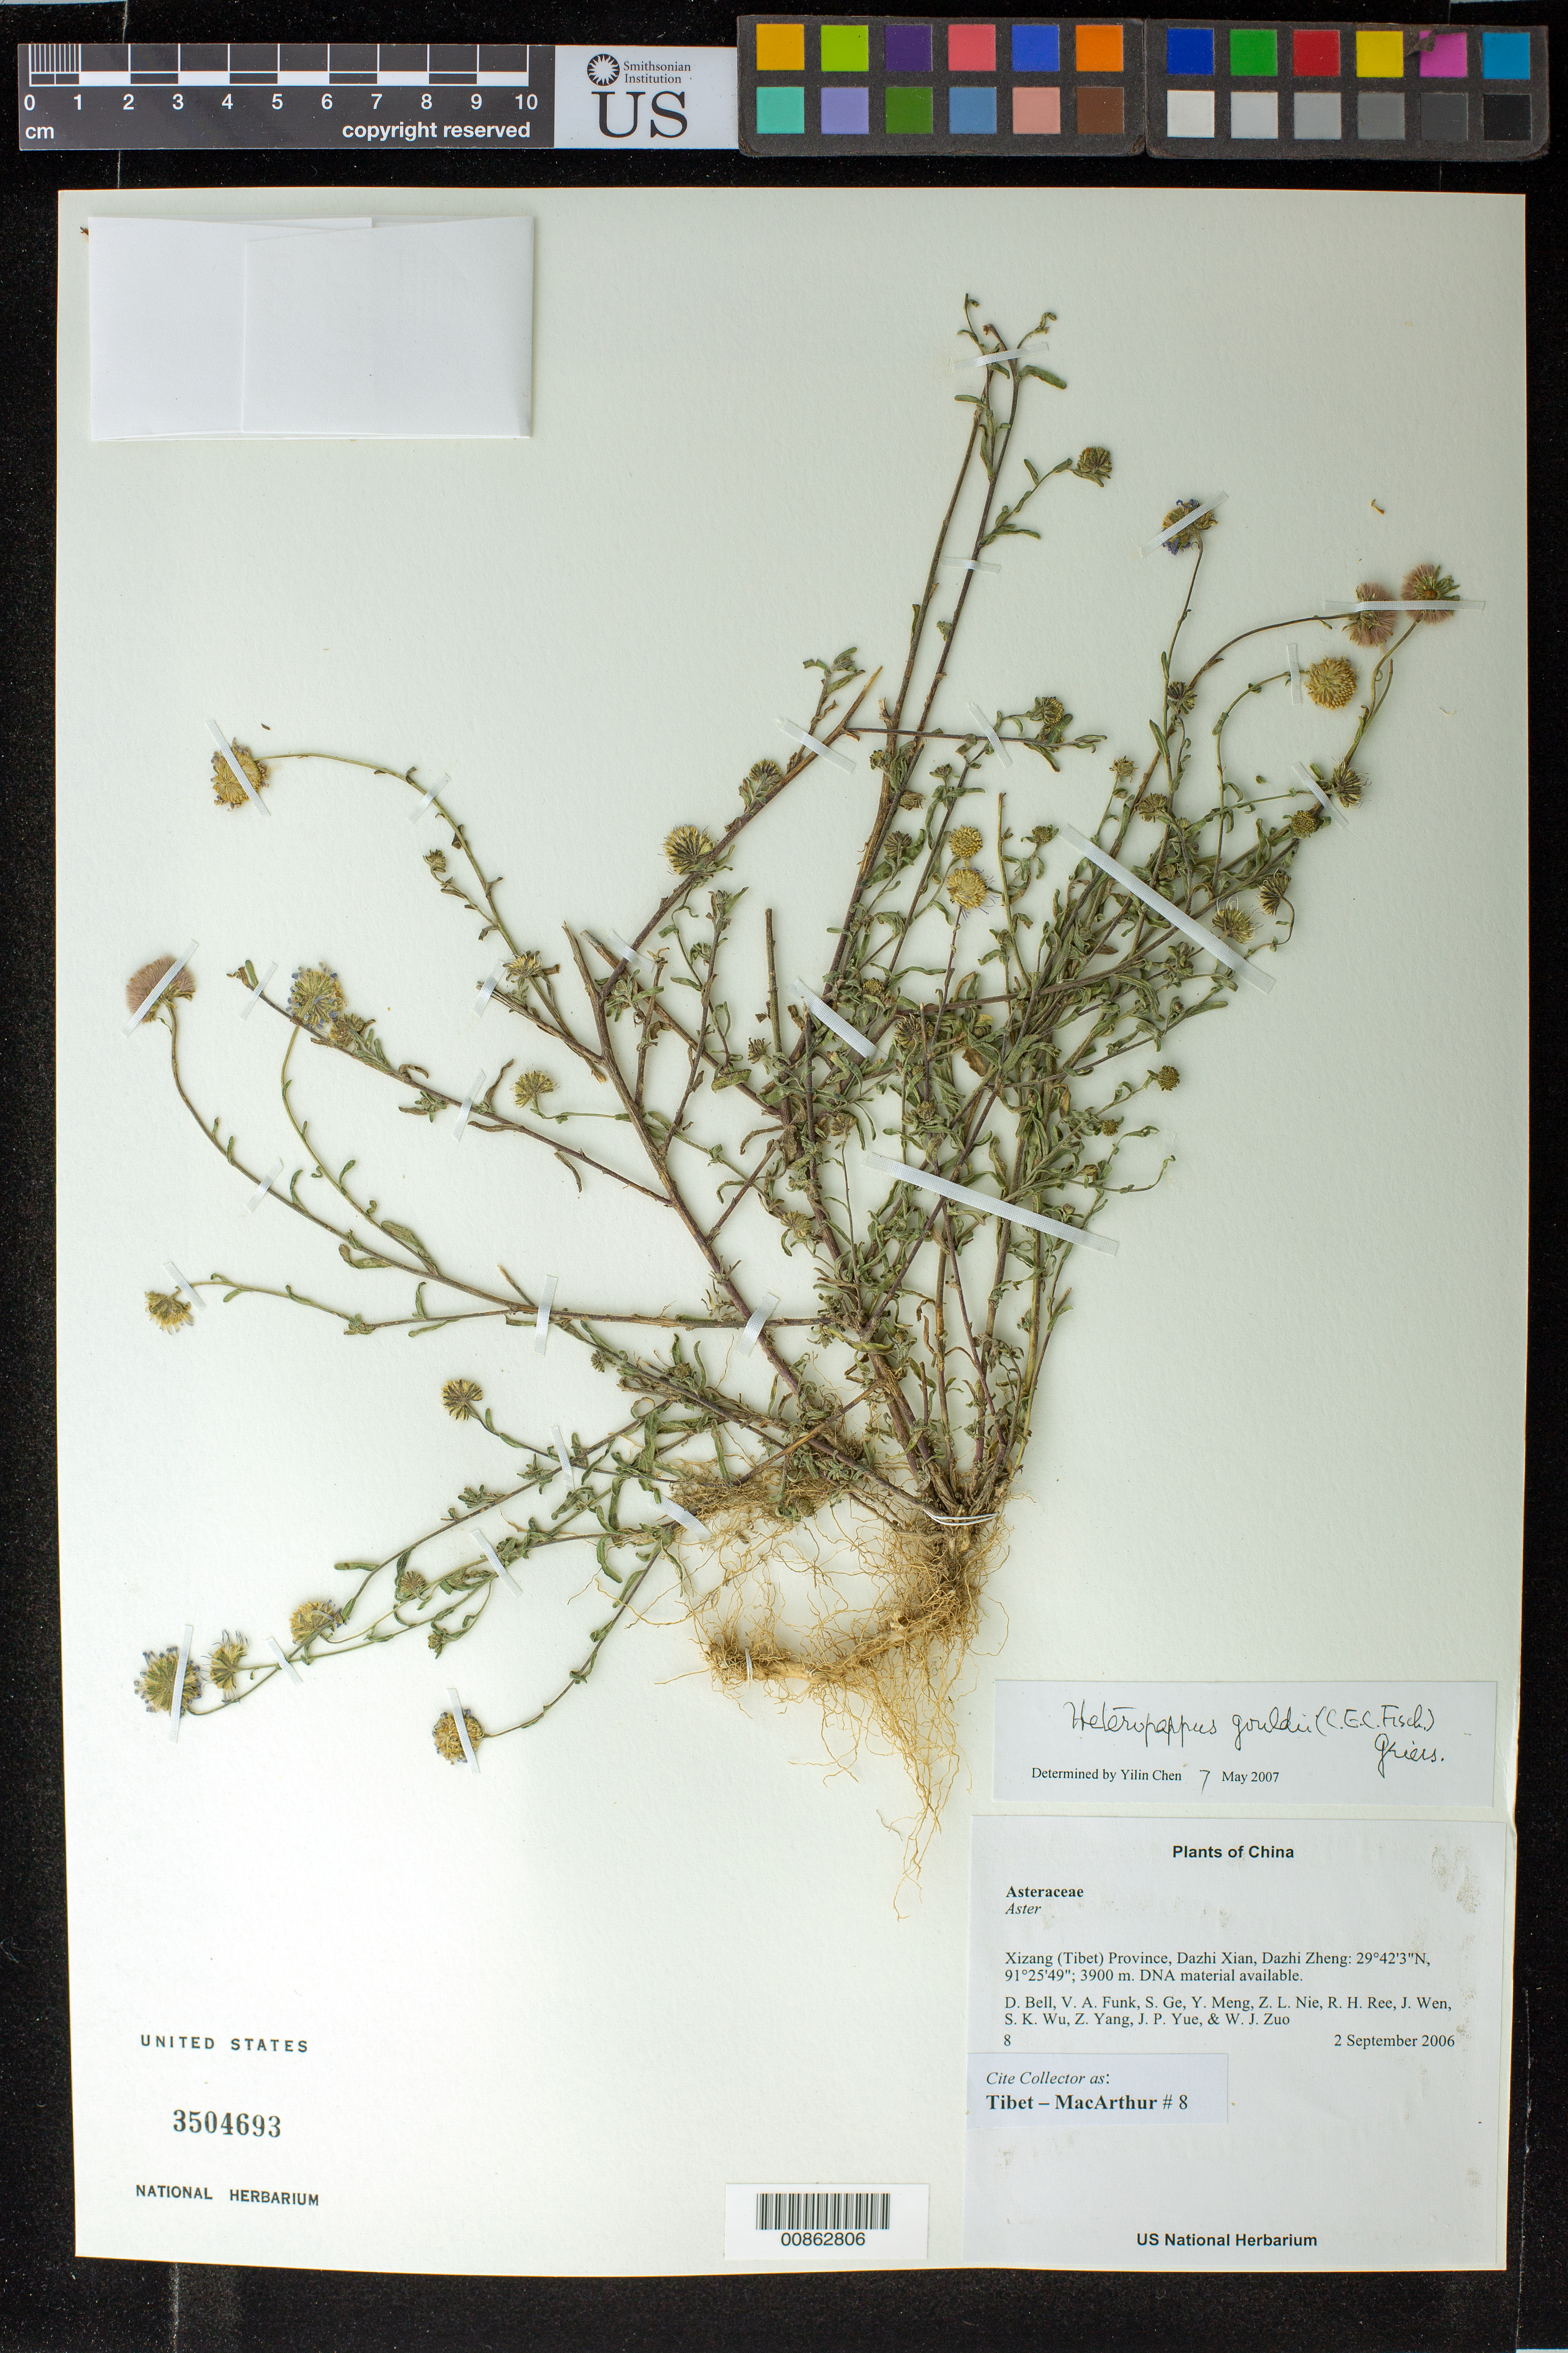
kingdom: Plantae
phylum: Tracheophyta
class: Magnoliopsida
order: Asterales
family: Asteraceae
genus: Heteropappus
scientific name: Heteropappus gouldii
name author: (C.E.C. Fisch.) Grierson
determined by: Yilin Chen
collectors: Tibet-MacArthur, D. A. Bell, V. Funk, S. Ge, Y. Meng, Z. Nie, R. Ree, J. Wen, S. K. Wu, Z. Yang, J. Yue & W. Zuo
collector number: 8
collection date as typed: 02 Sep 2006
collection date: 2006-09-02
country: China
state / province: Xizang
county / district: Dazhi Xian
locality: Dazhi Zheng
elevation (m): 3900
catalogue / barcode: US 3504693